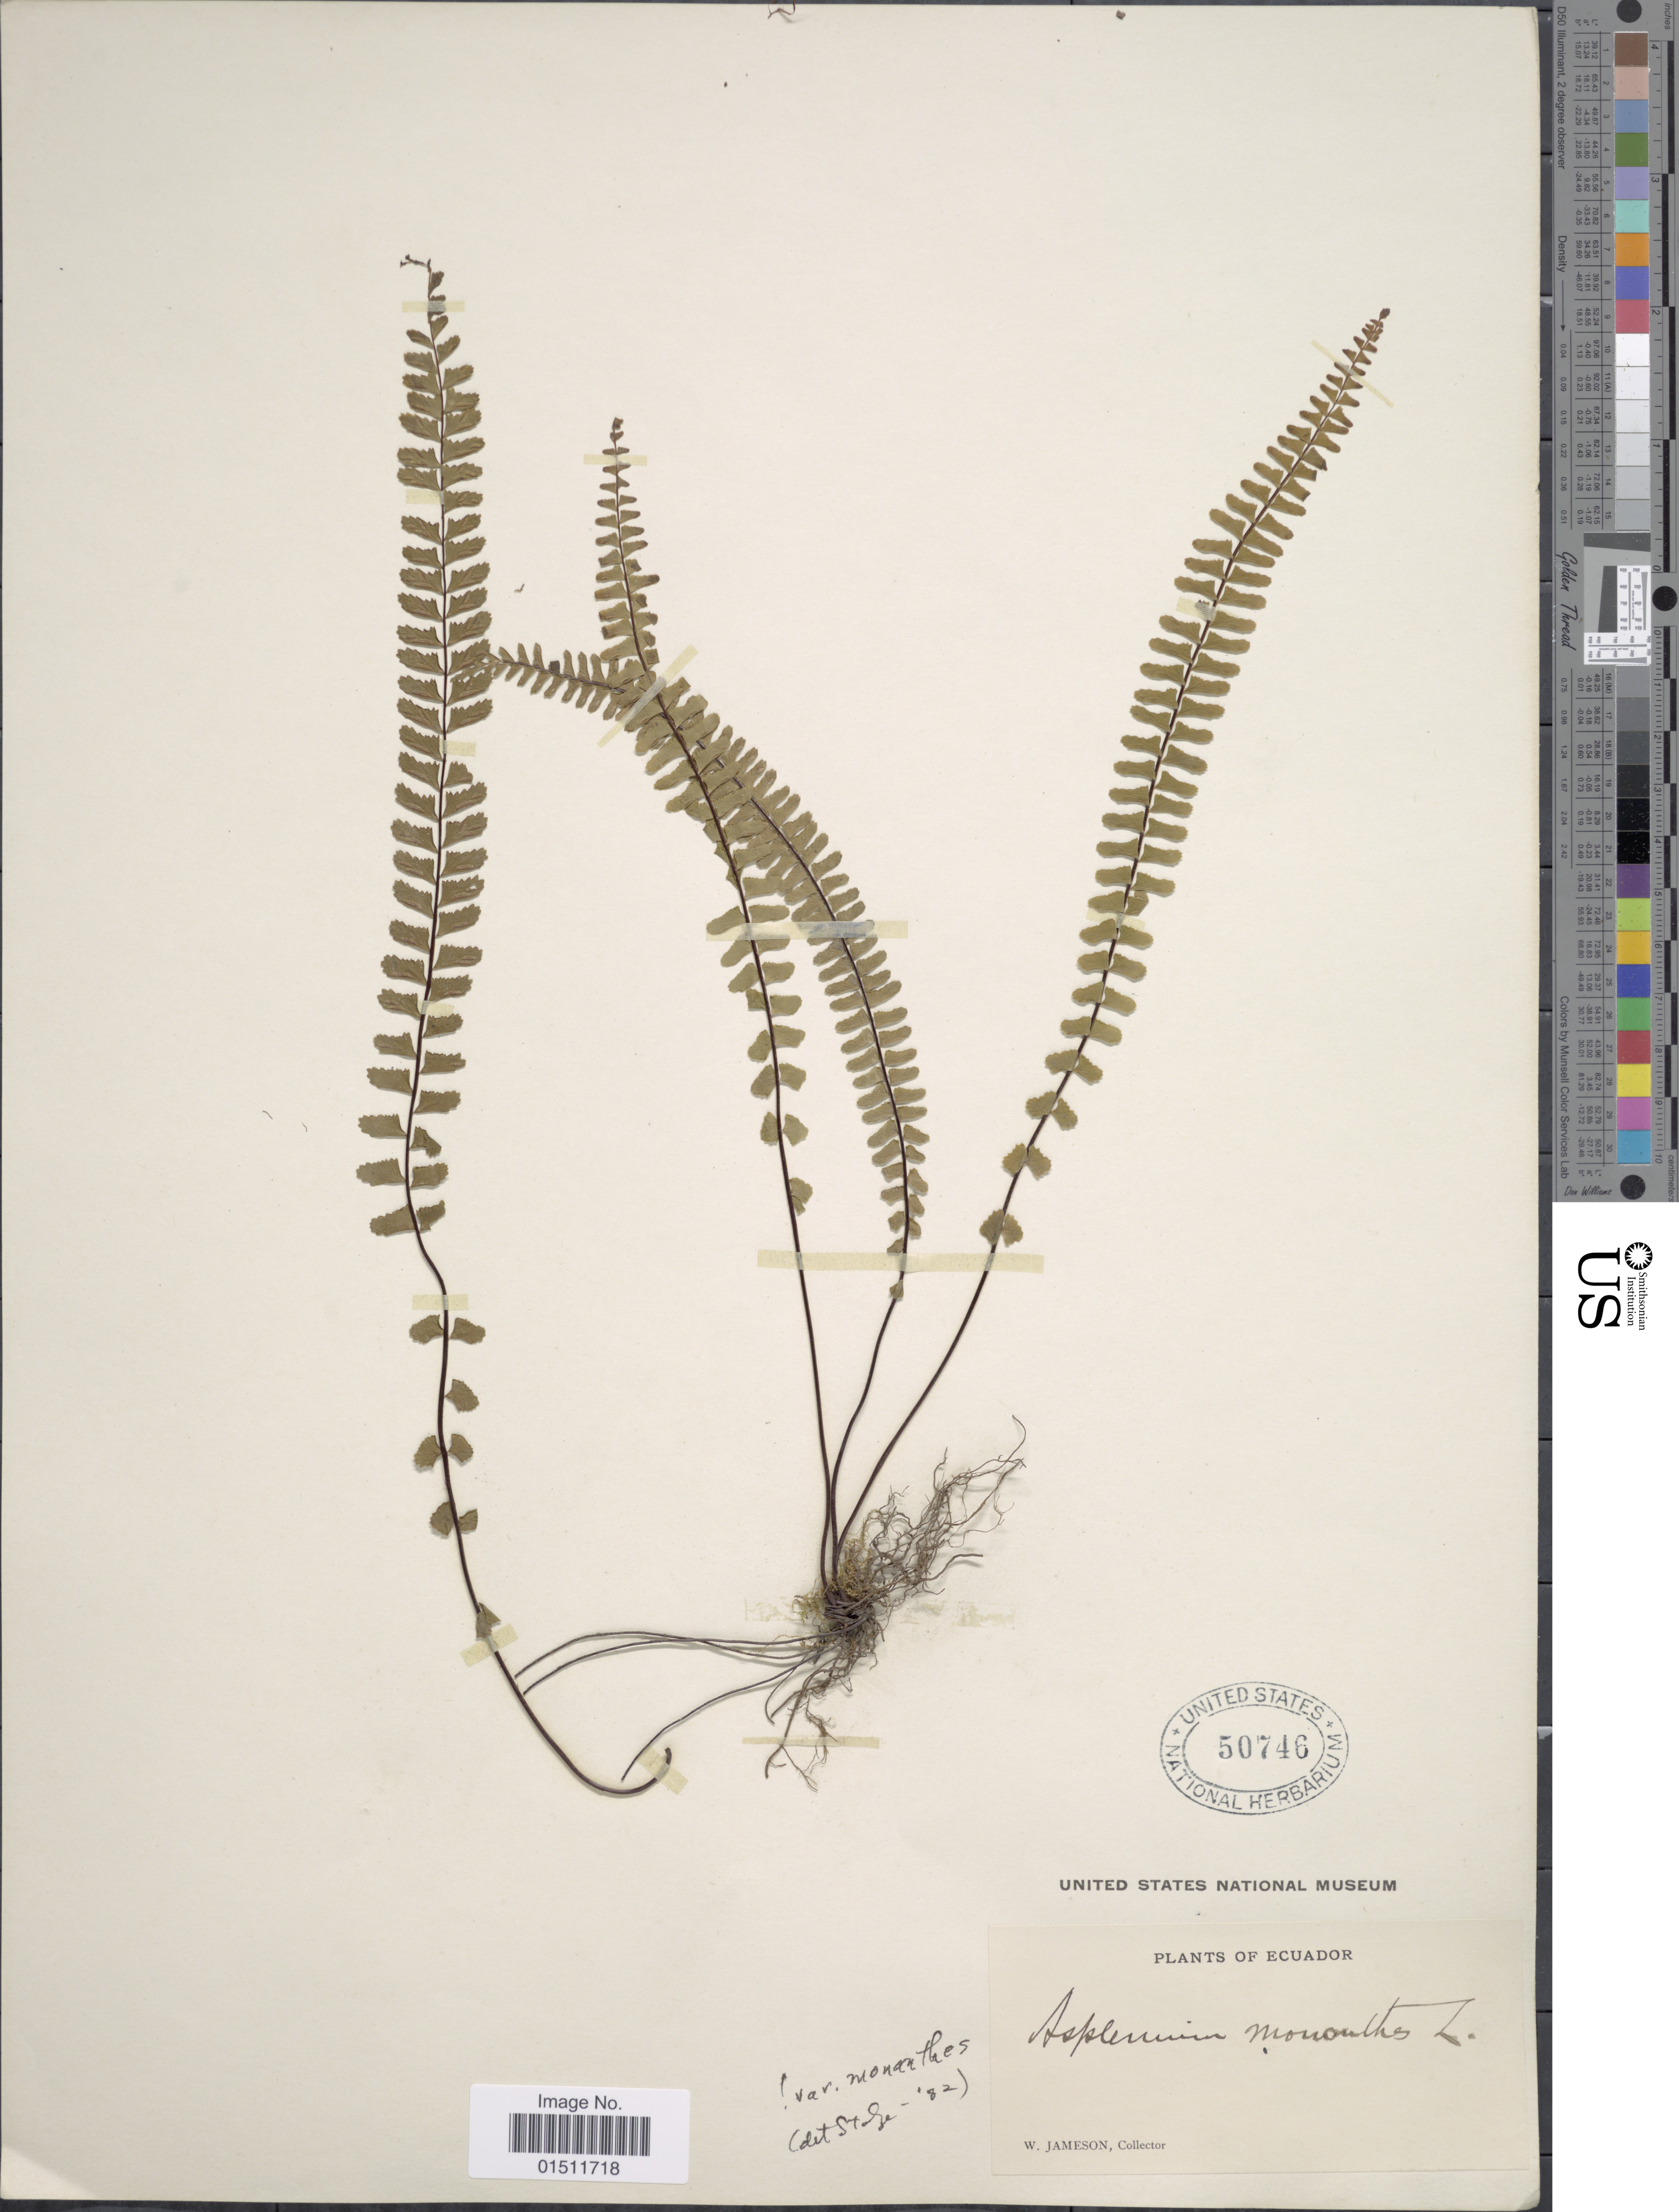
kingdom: Plantae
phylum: Tracheophyta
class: Polypodiopsida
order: Polypodiales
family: Aspleniaceae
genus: Asplenium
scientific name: Asplenium monanthes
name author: L.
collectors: W. Jameson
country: Ecuador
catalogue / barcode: US 50746